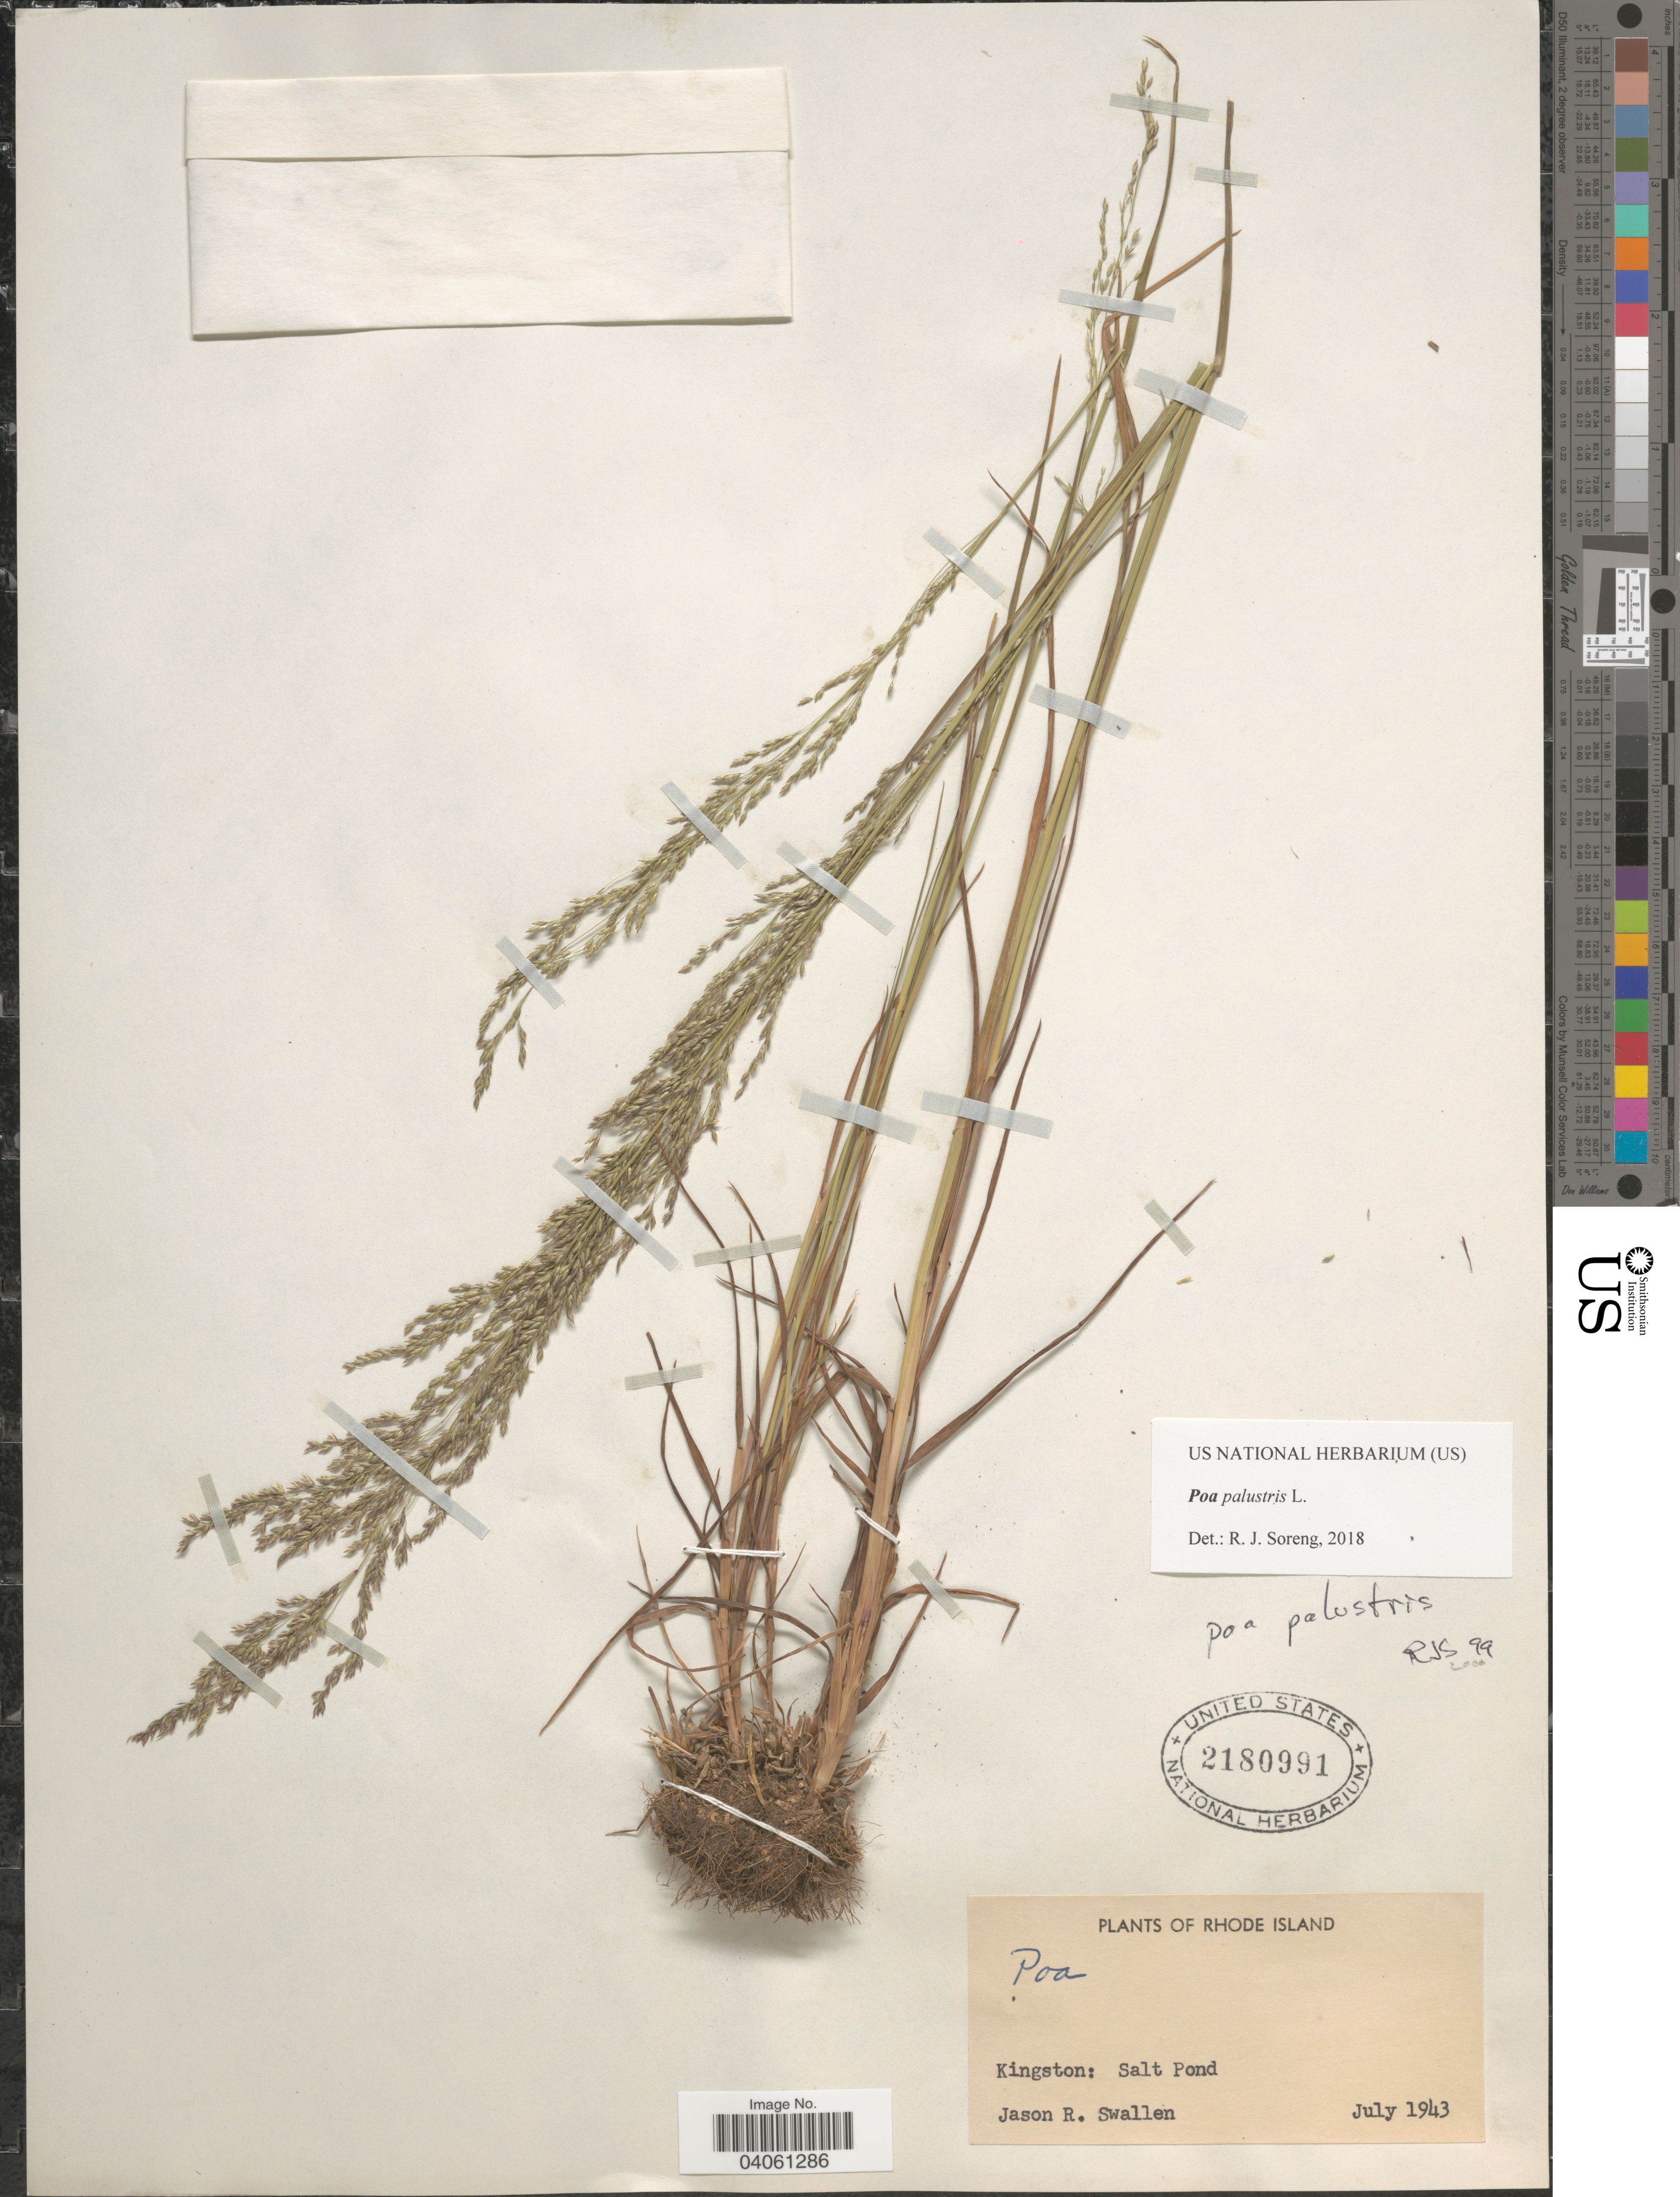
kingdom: Plantae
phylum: Tracheophyta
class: Liliopsida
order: Poales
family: Poaceae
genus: Poa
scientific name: Poa palustris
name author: L.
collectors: J. R. Swallen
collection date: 1943-07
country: United States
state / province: Rhode Island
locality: Kingston: Salt Pond.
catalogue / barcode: US 2180991